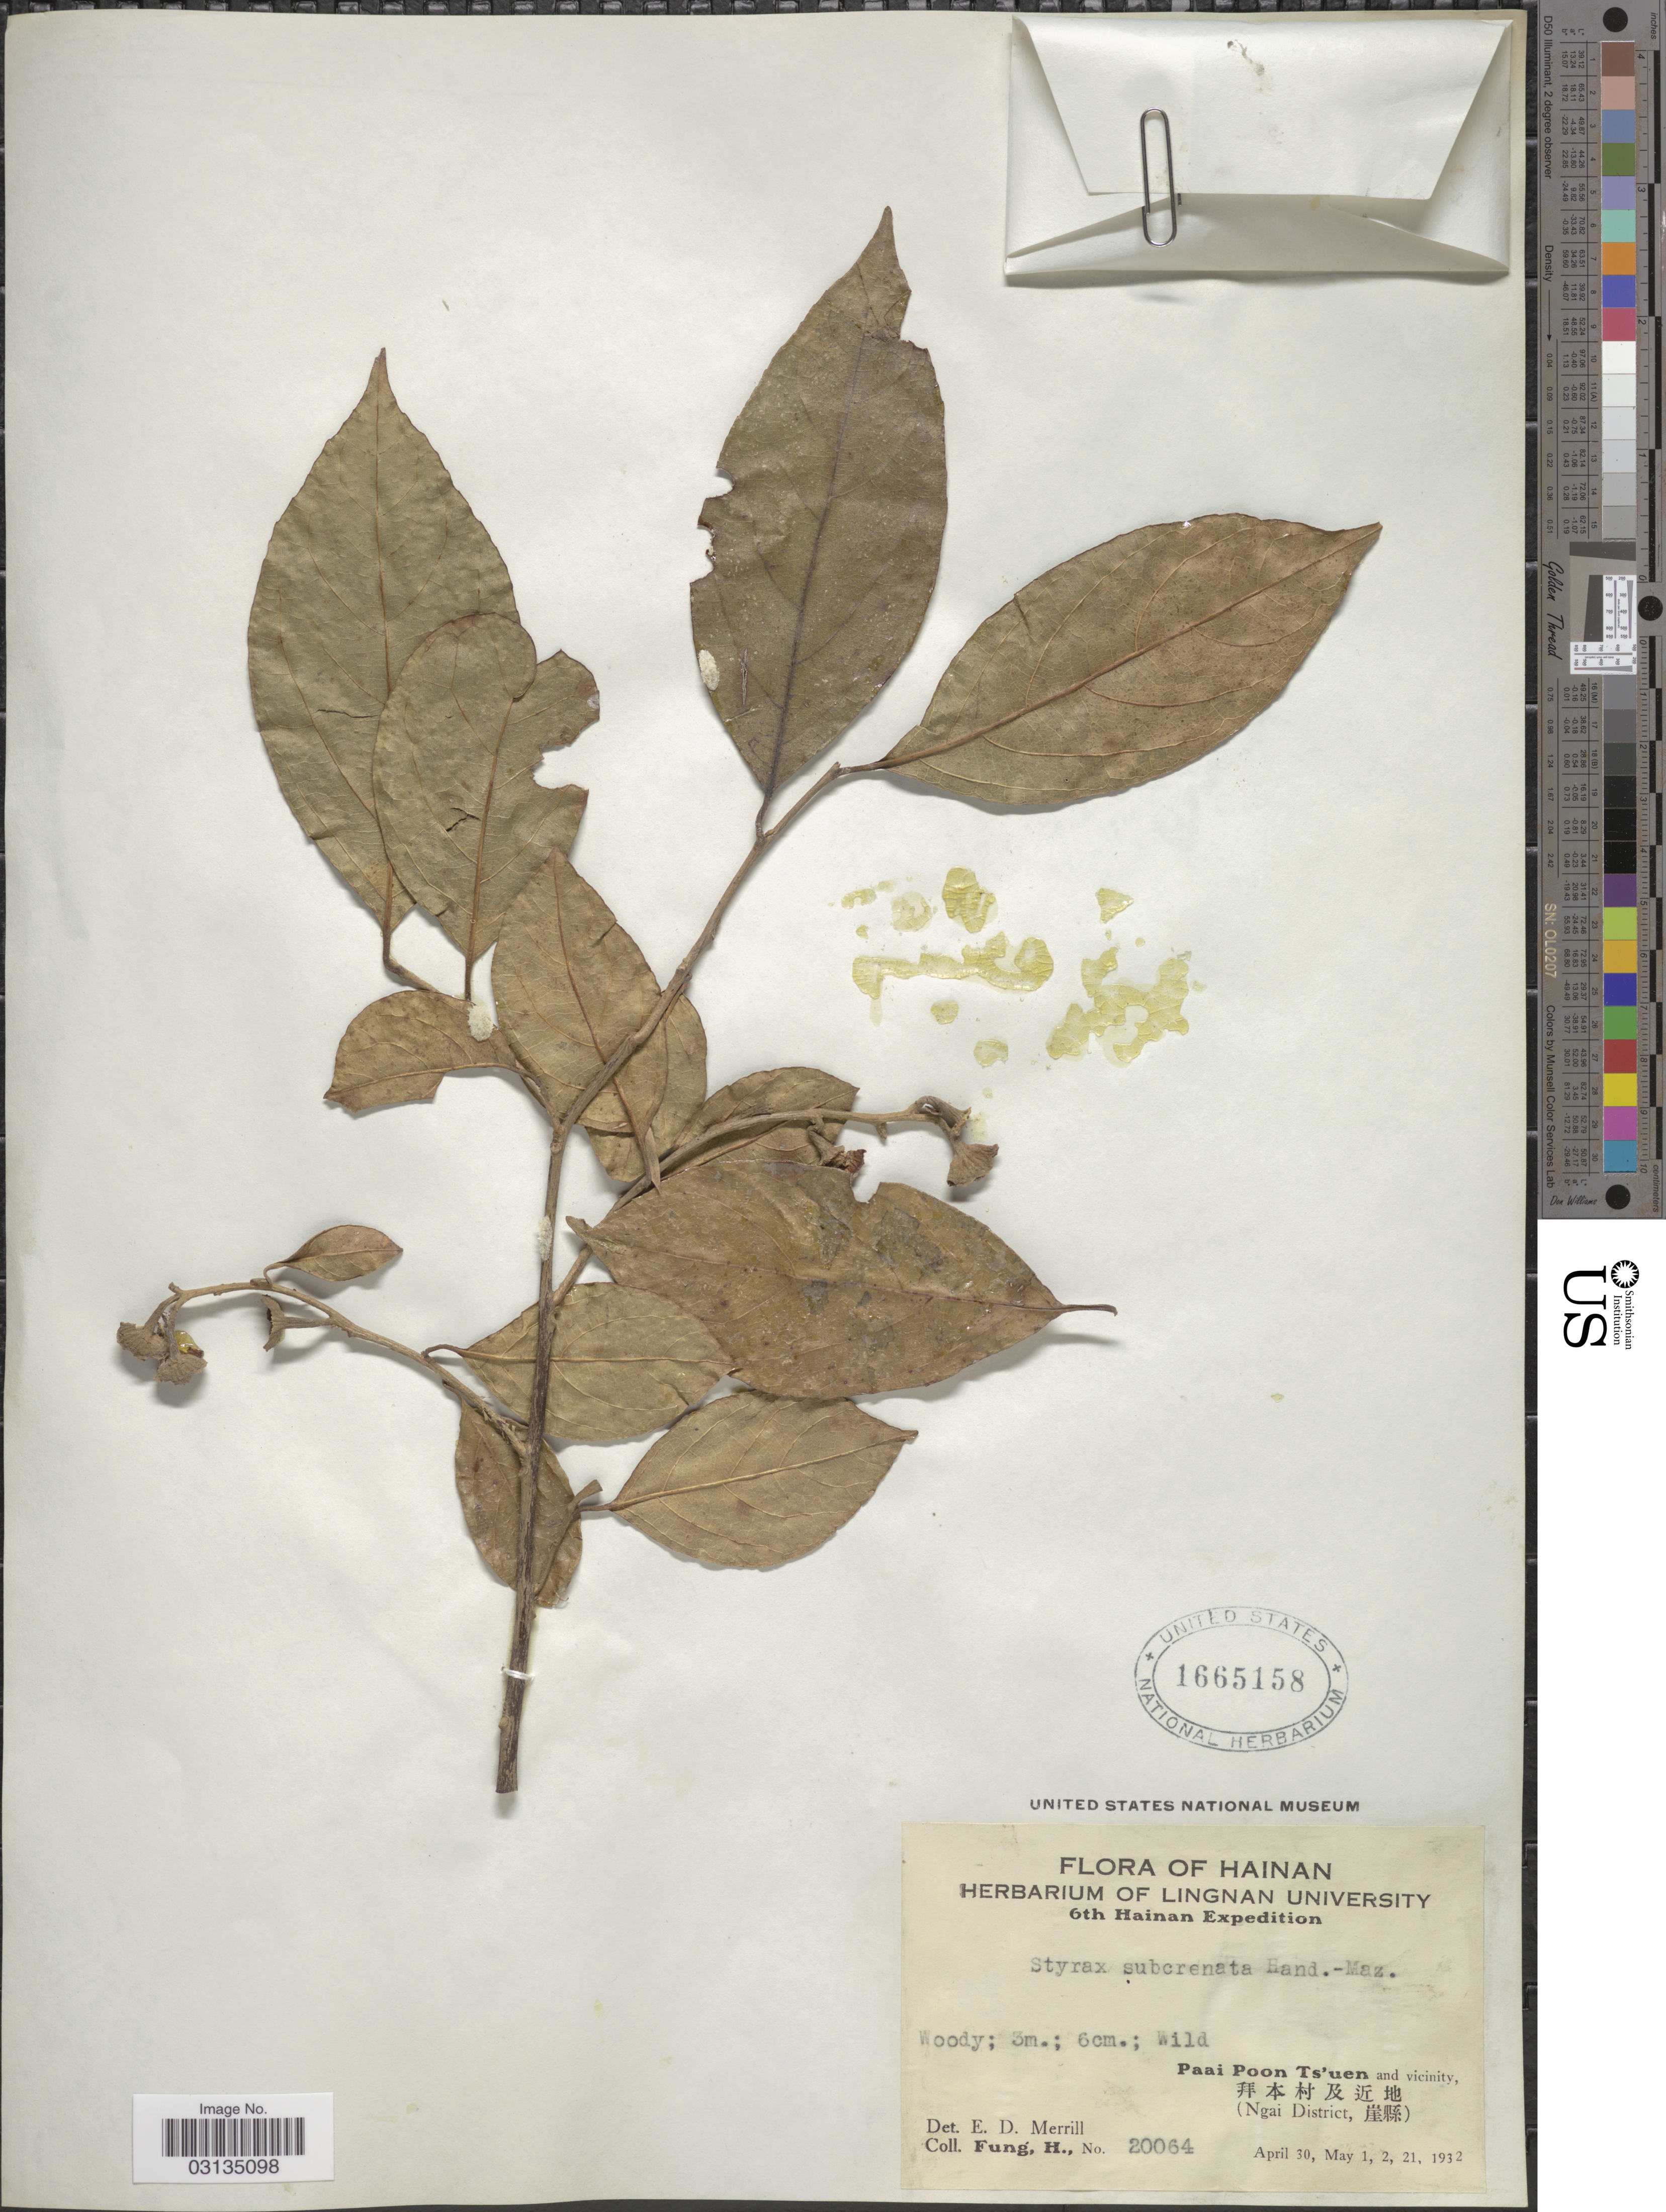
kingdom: Plantae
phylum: Tracheophyta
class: Magnoliopsida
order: Ericales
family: Styracaceae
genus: Styrax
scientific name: Styrax subcrenatus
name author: Hand.-Mazz.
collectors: H. Fung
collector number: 20064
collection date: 1932-04-30/1932-05-21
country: China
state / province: Hainan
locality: HainanPaai Poon Ts'uen and vicinity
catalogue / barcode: US 1665158